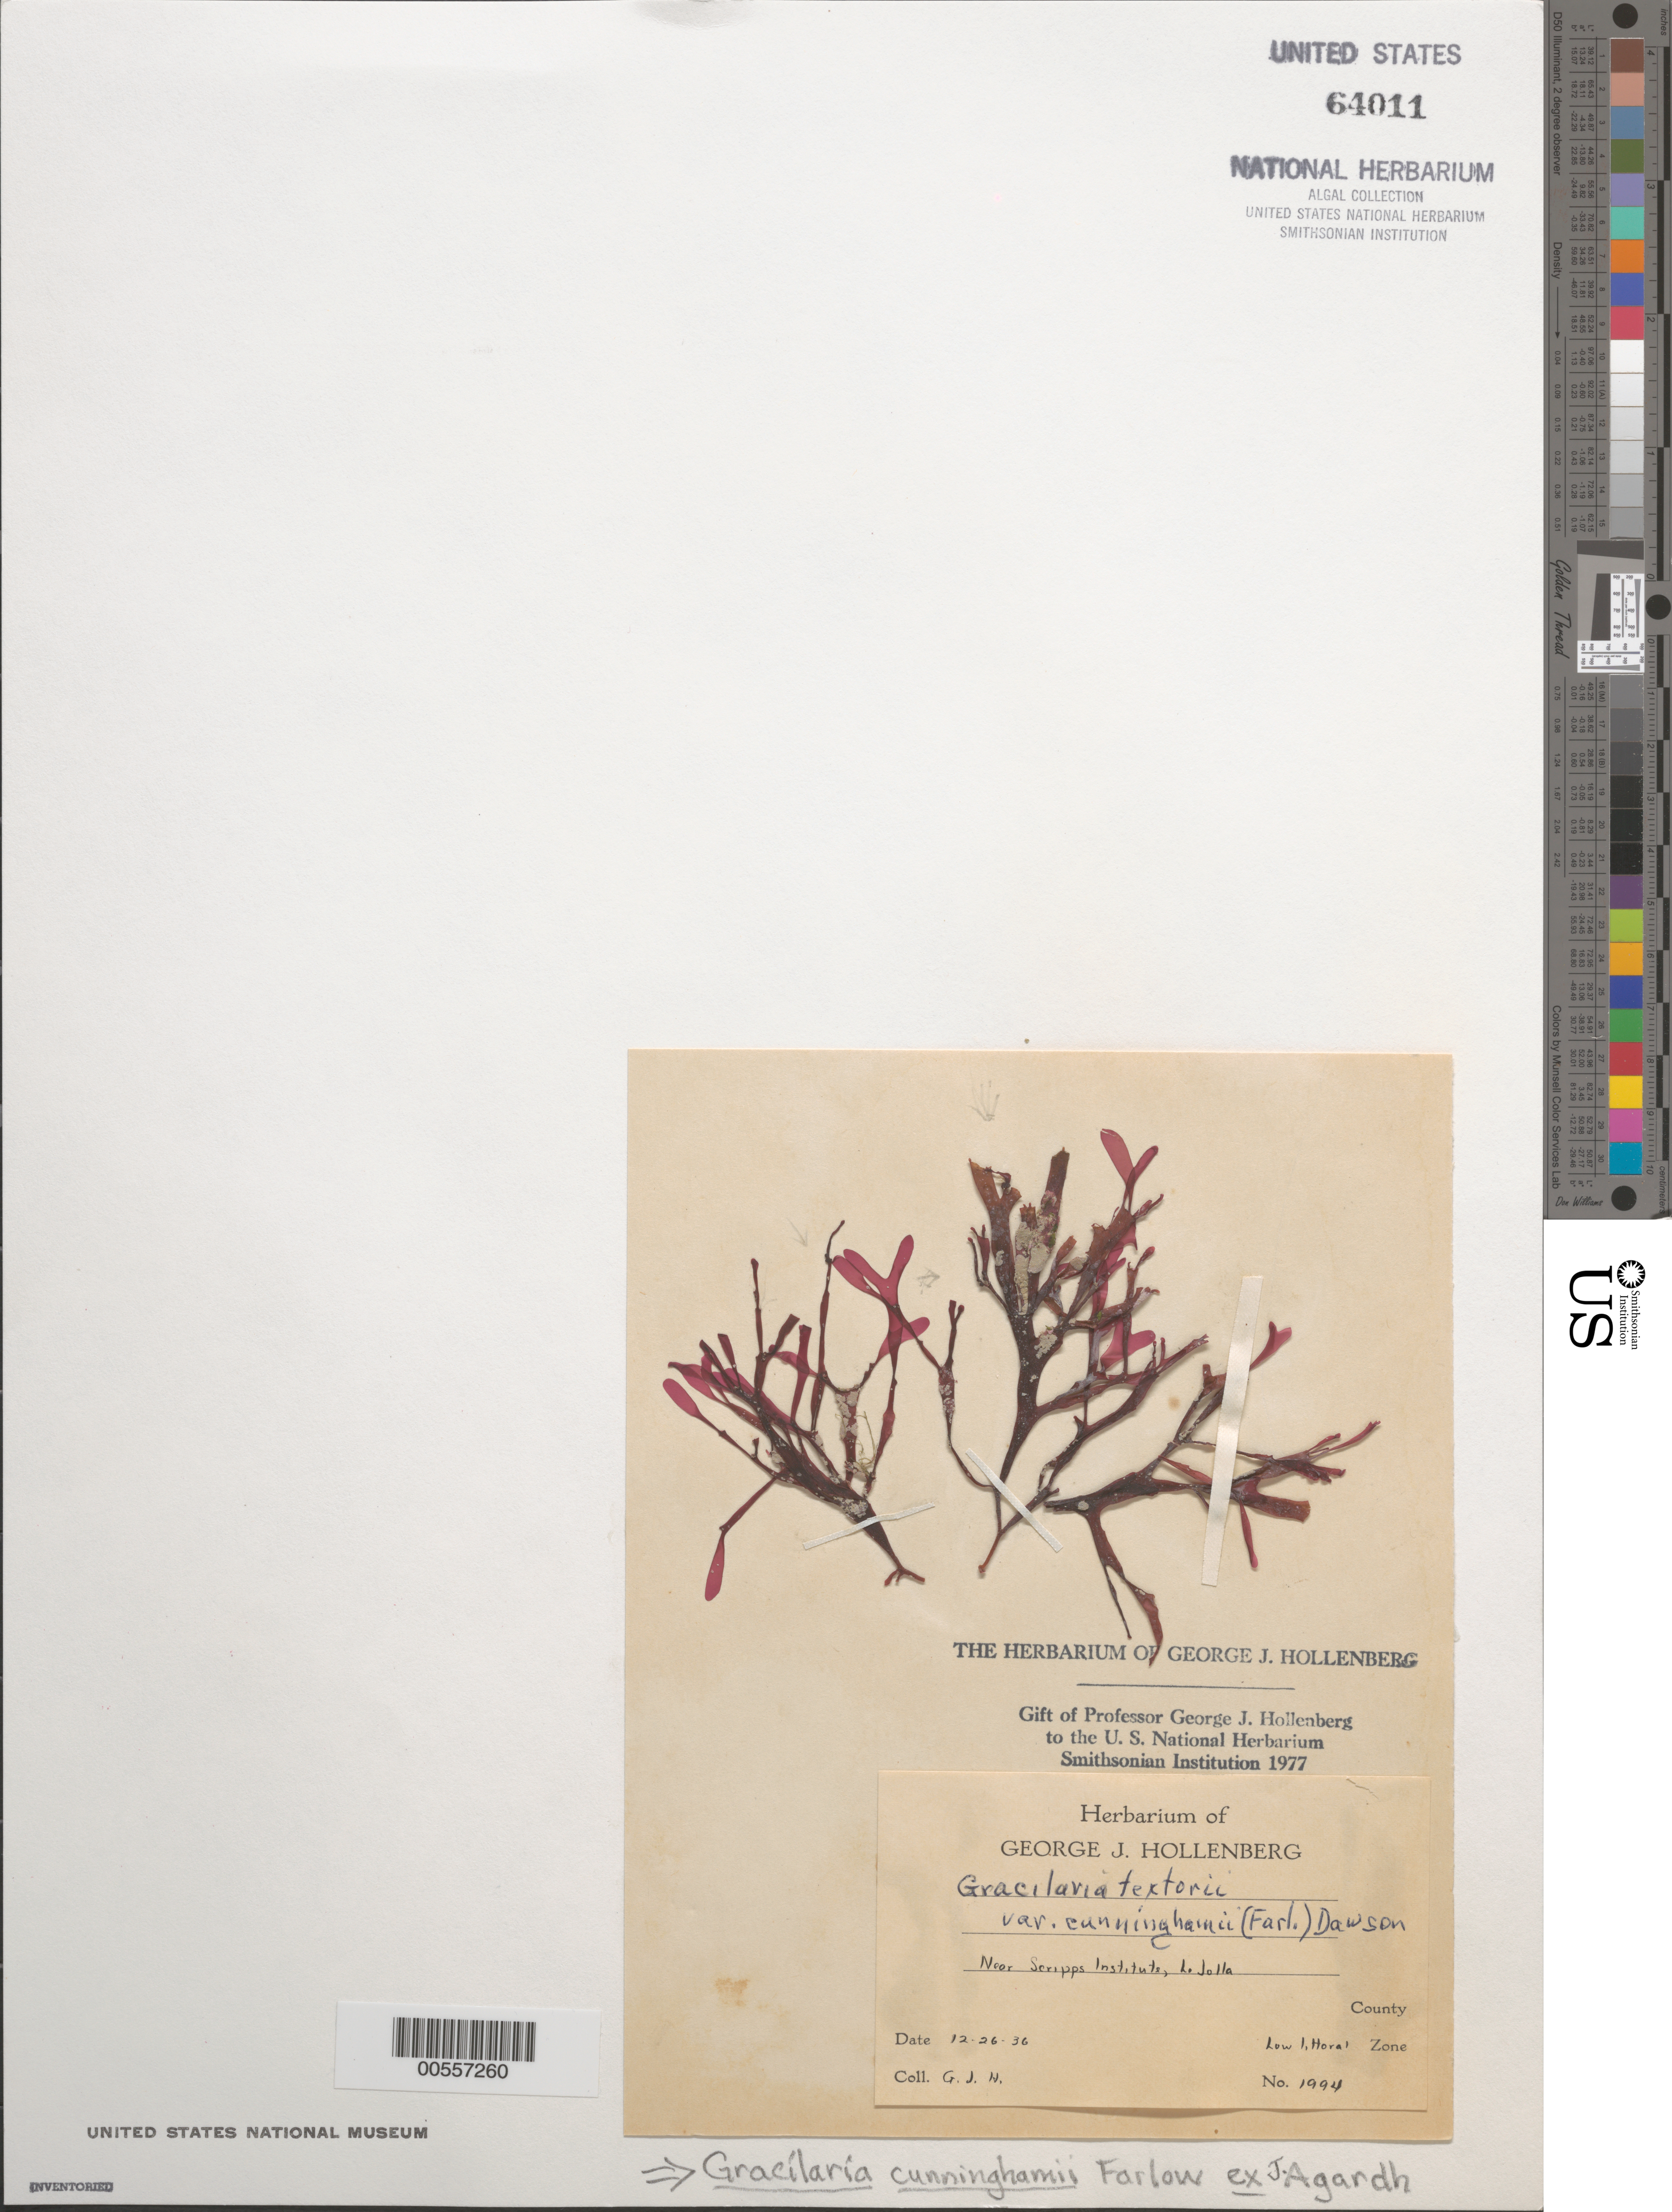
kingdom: Plantae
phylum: Rhodophyta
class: Florideophyceae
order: Gracilariales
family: Gracilariaceae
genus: Gracilaria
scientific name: Gracilaria textorii var. cunninghamii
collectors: G. Hollenberg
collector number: GJH 1994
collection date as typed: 26 Dec 1936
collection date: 1936-12-26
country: United States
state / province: California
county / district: San Diego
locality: La Jolla, near Scripps Institution of Oceanography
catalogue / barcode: US 64011